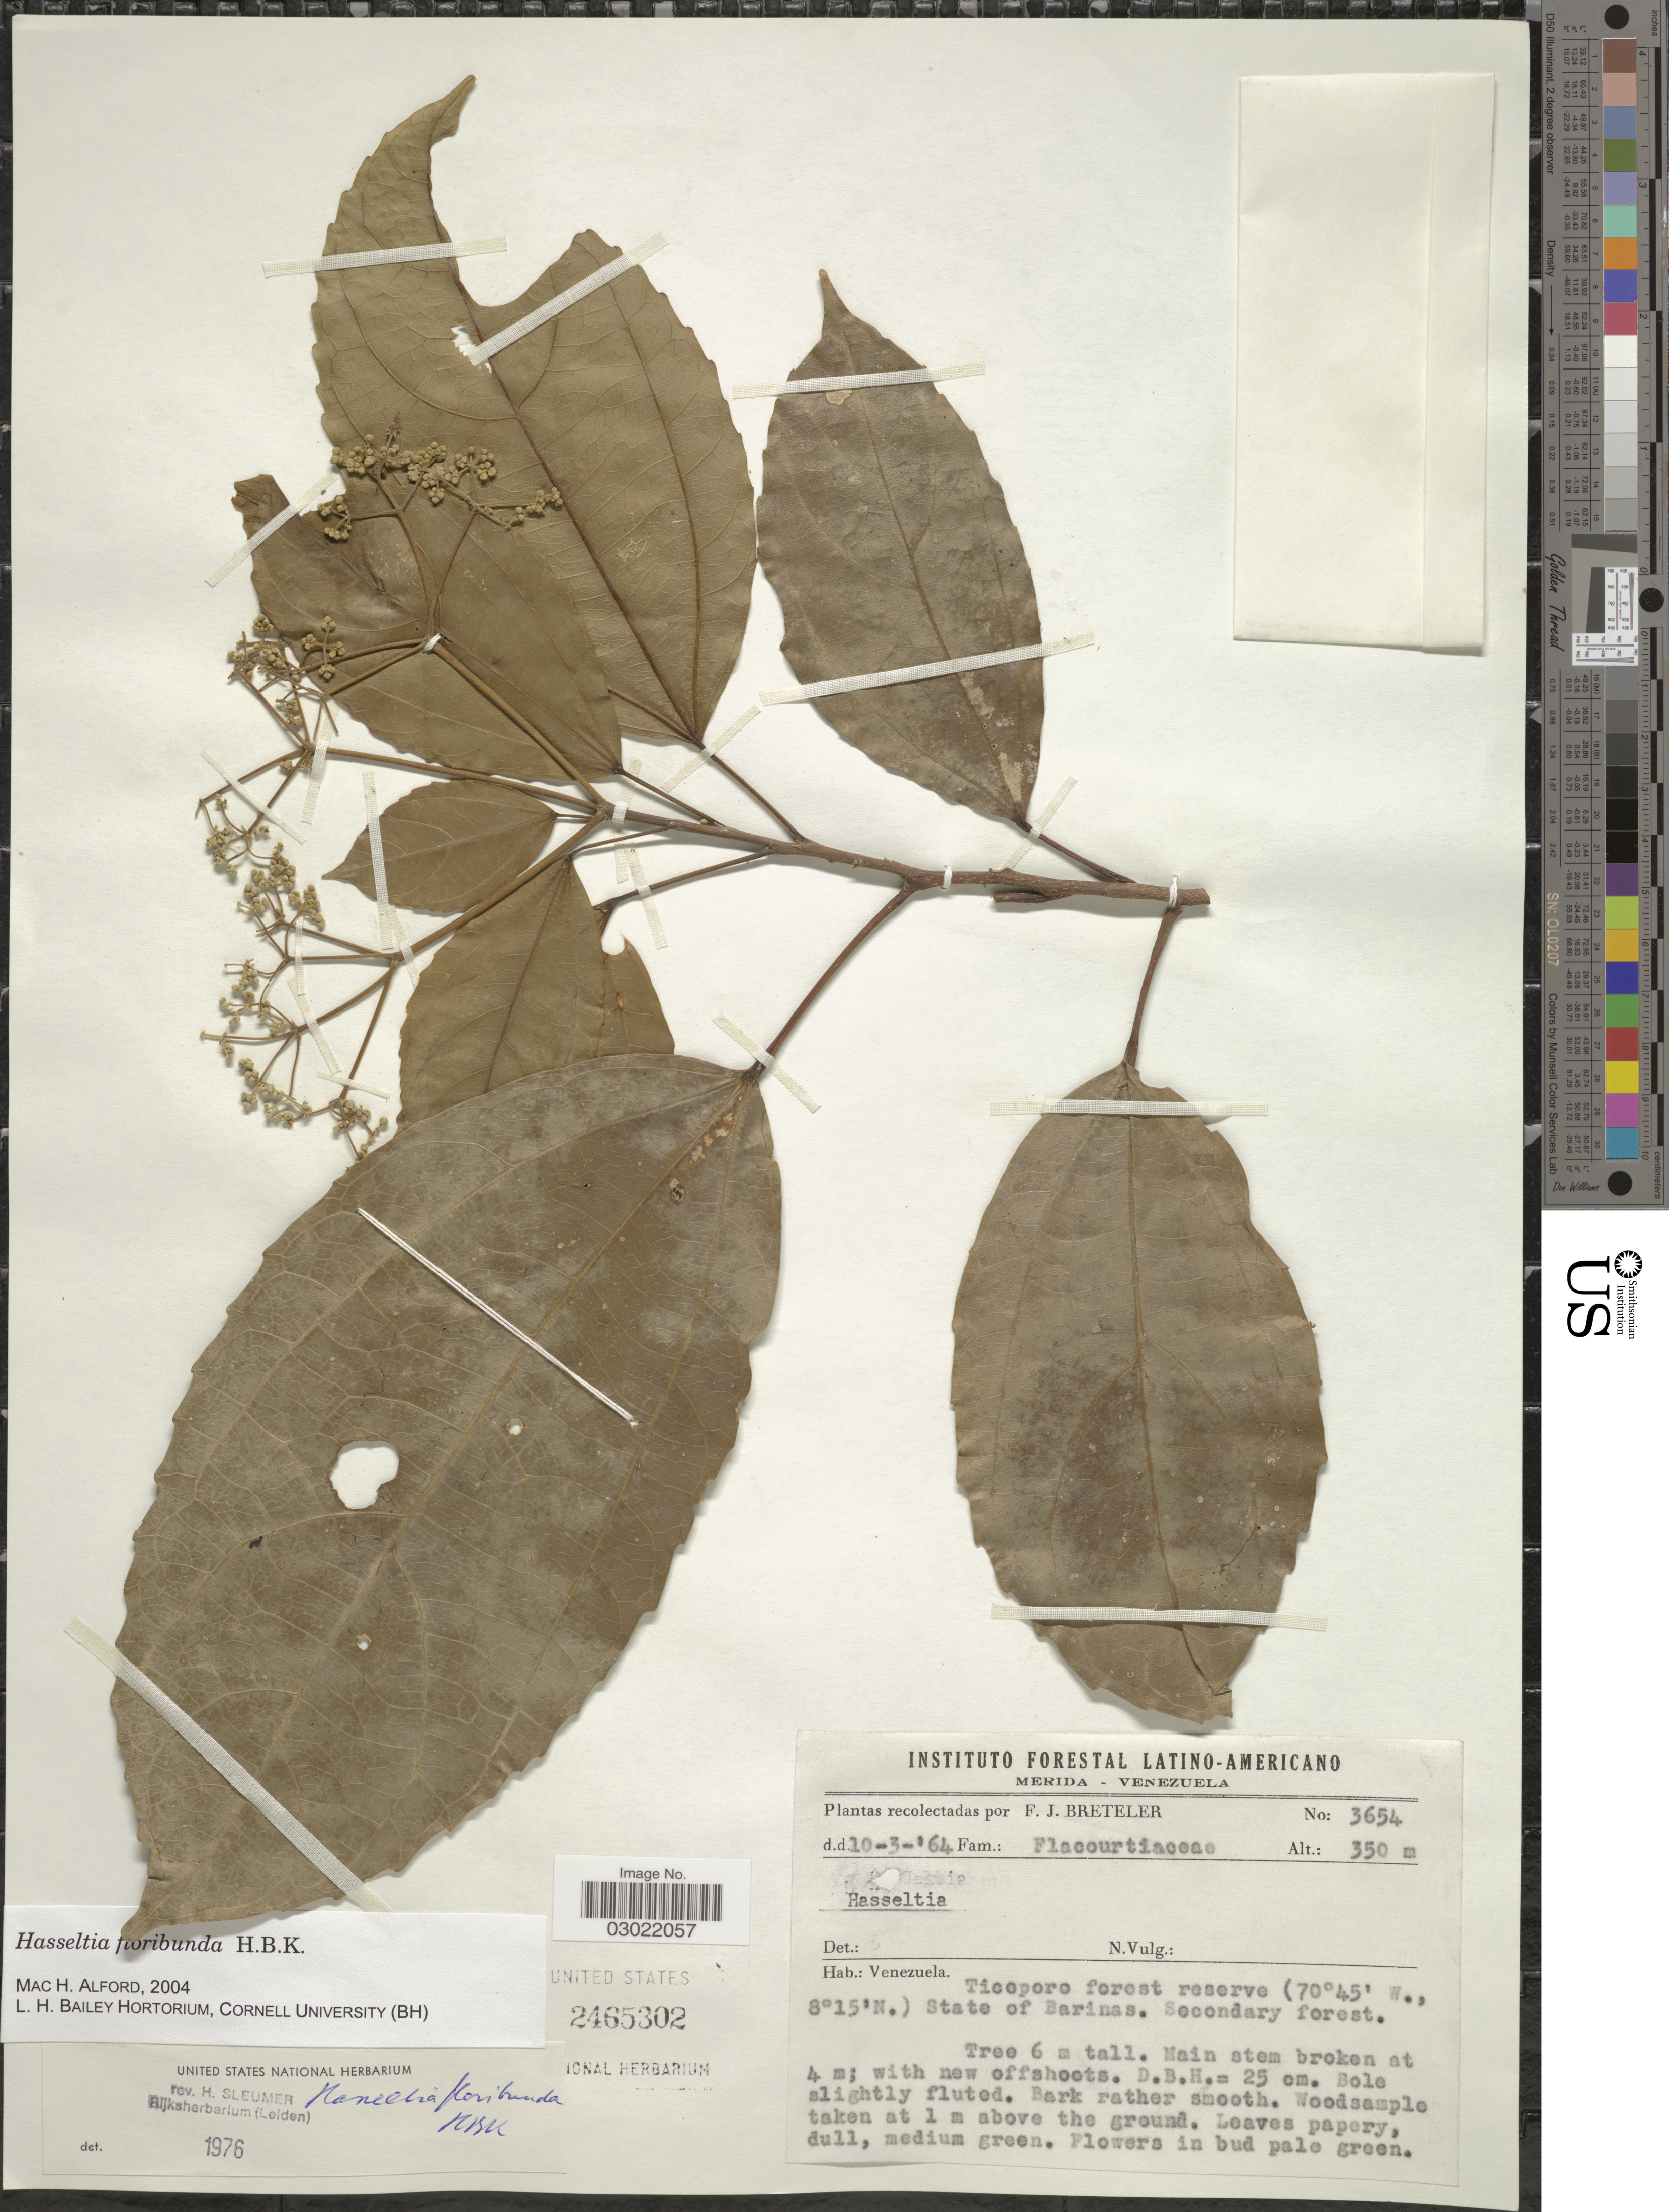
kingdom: Plantae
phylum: Tracheophyta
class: Magnoliopsida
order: Malpighiales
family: Salicaceae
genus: Hasseltia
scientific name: Hasseltia floribunda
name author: Kunth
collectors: F. J. Breteler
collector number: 3654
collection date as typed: Transcribed d/m/y: 10/3/64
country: Venezuela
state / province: Barinas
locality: Ticoporo forest reserve. Secondary forest.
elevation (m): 350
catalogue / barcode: US 2465302